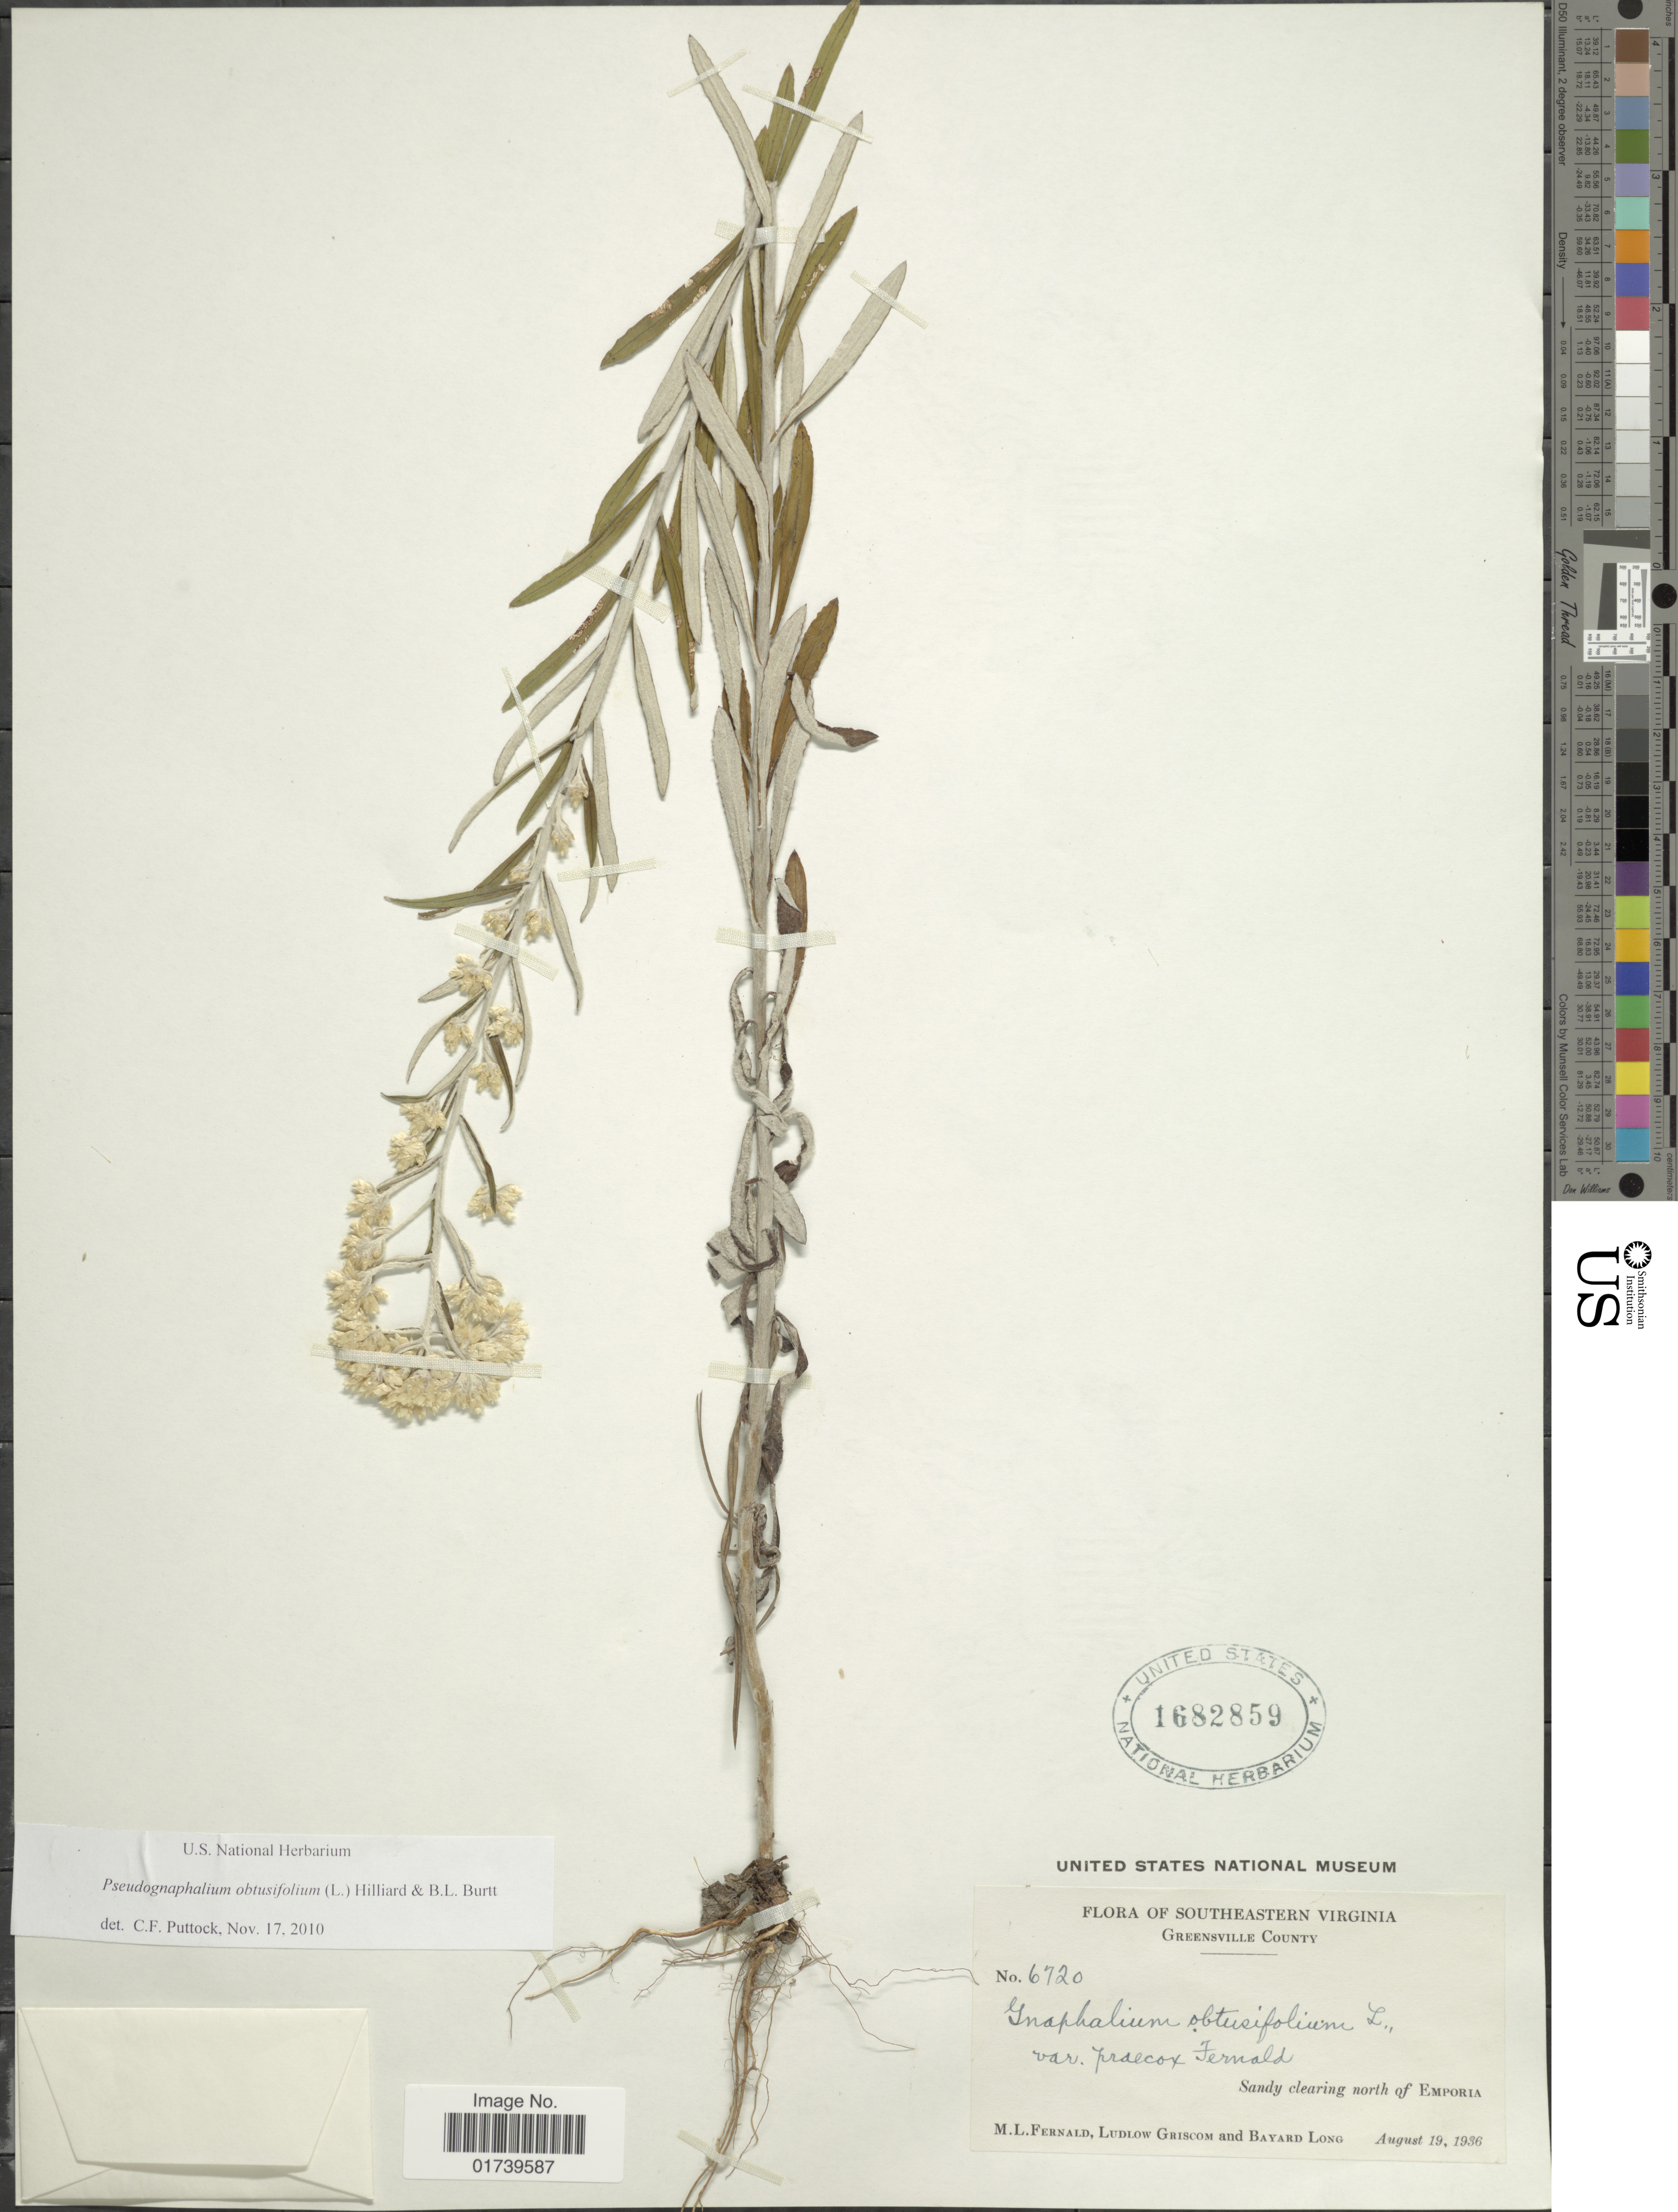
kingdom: Plantae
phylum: Tracheophyta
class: Magnoliopsida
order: Asterales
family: Asteraceae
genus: Pseudognaphalium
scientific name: Pseudognaphalium obtusifolium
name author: (L.) Hilliard & B.L. Burtt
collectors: M. L. Fernald, L. Griscom & B. Long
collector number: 6720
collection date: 1936-08-19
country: United States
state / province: Virginia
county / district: Greensville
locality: Southeastern Virginia, Greensville County, Sandy clearing north of Emporia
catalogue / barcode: US 1682859